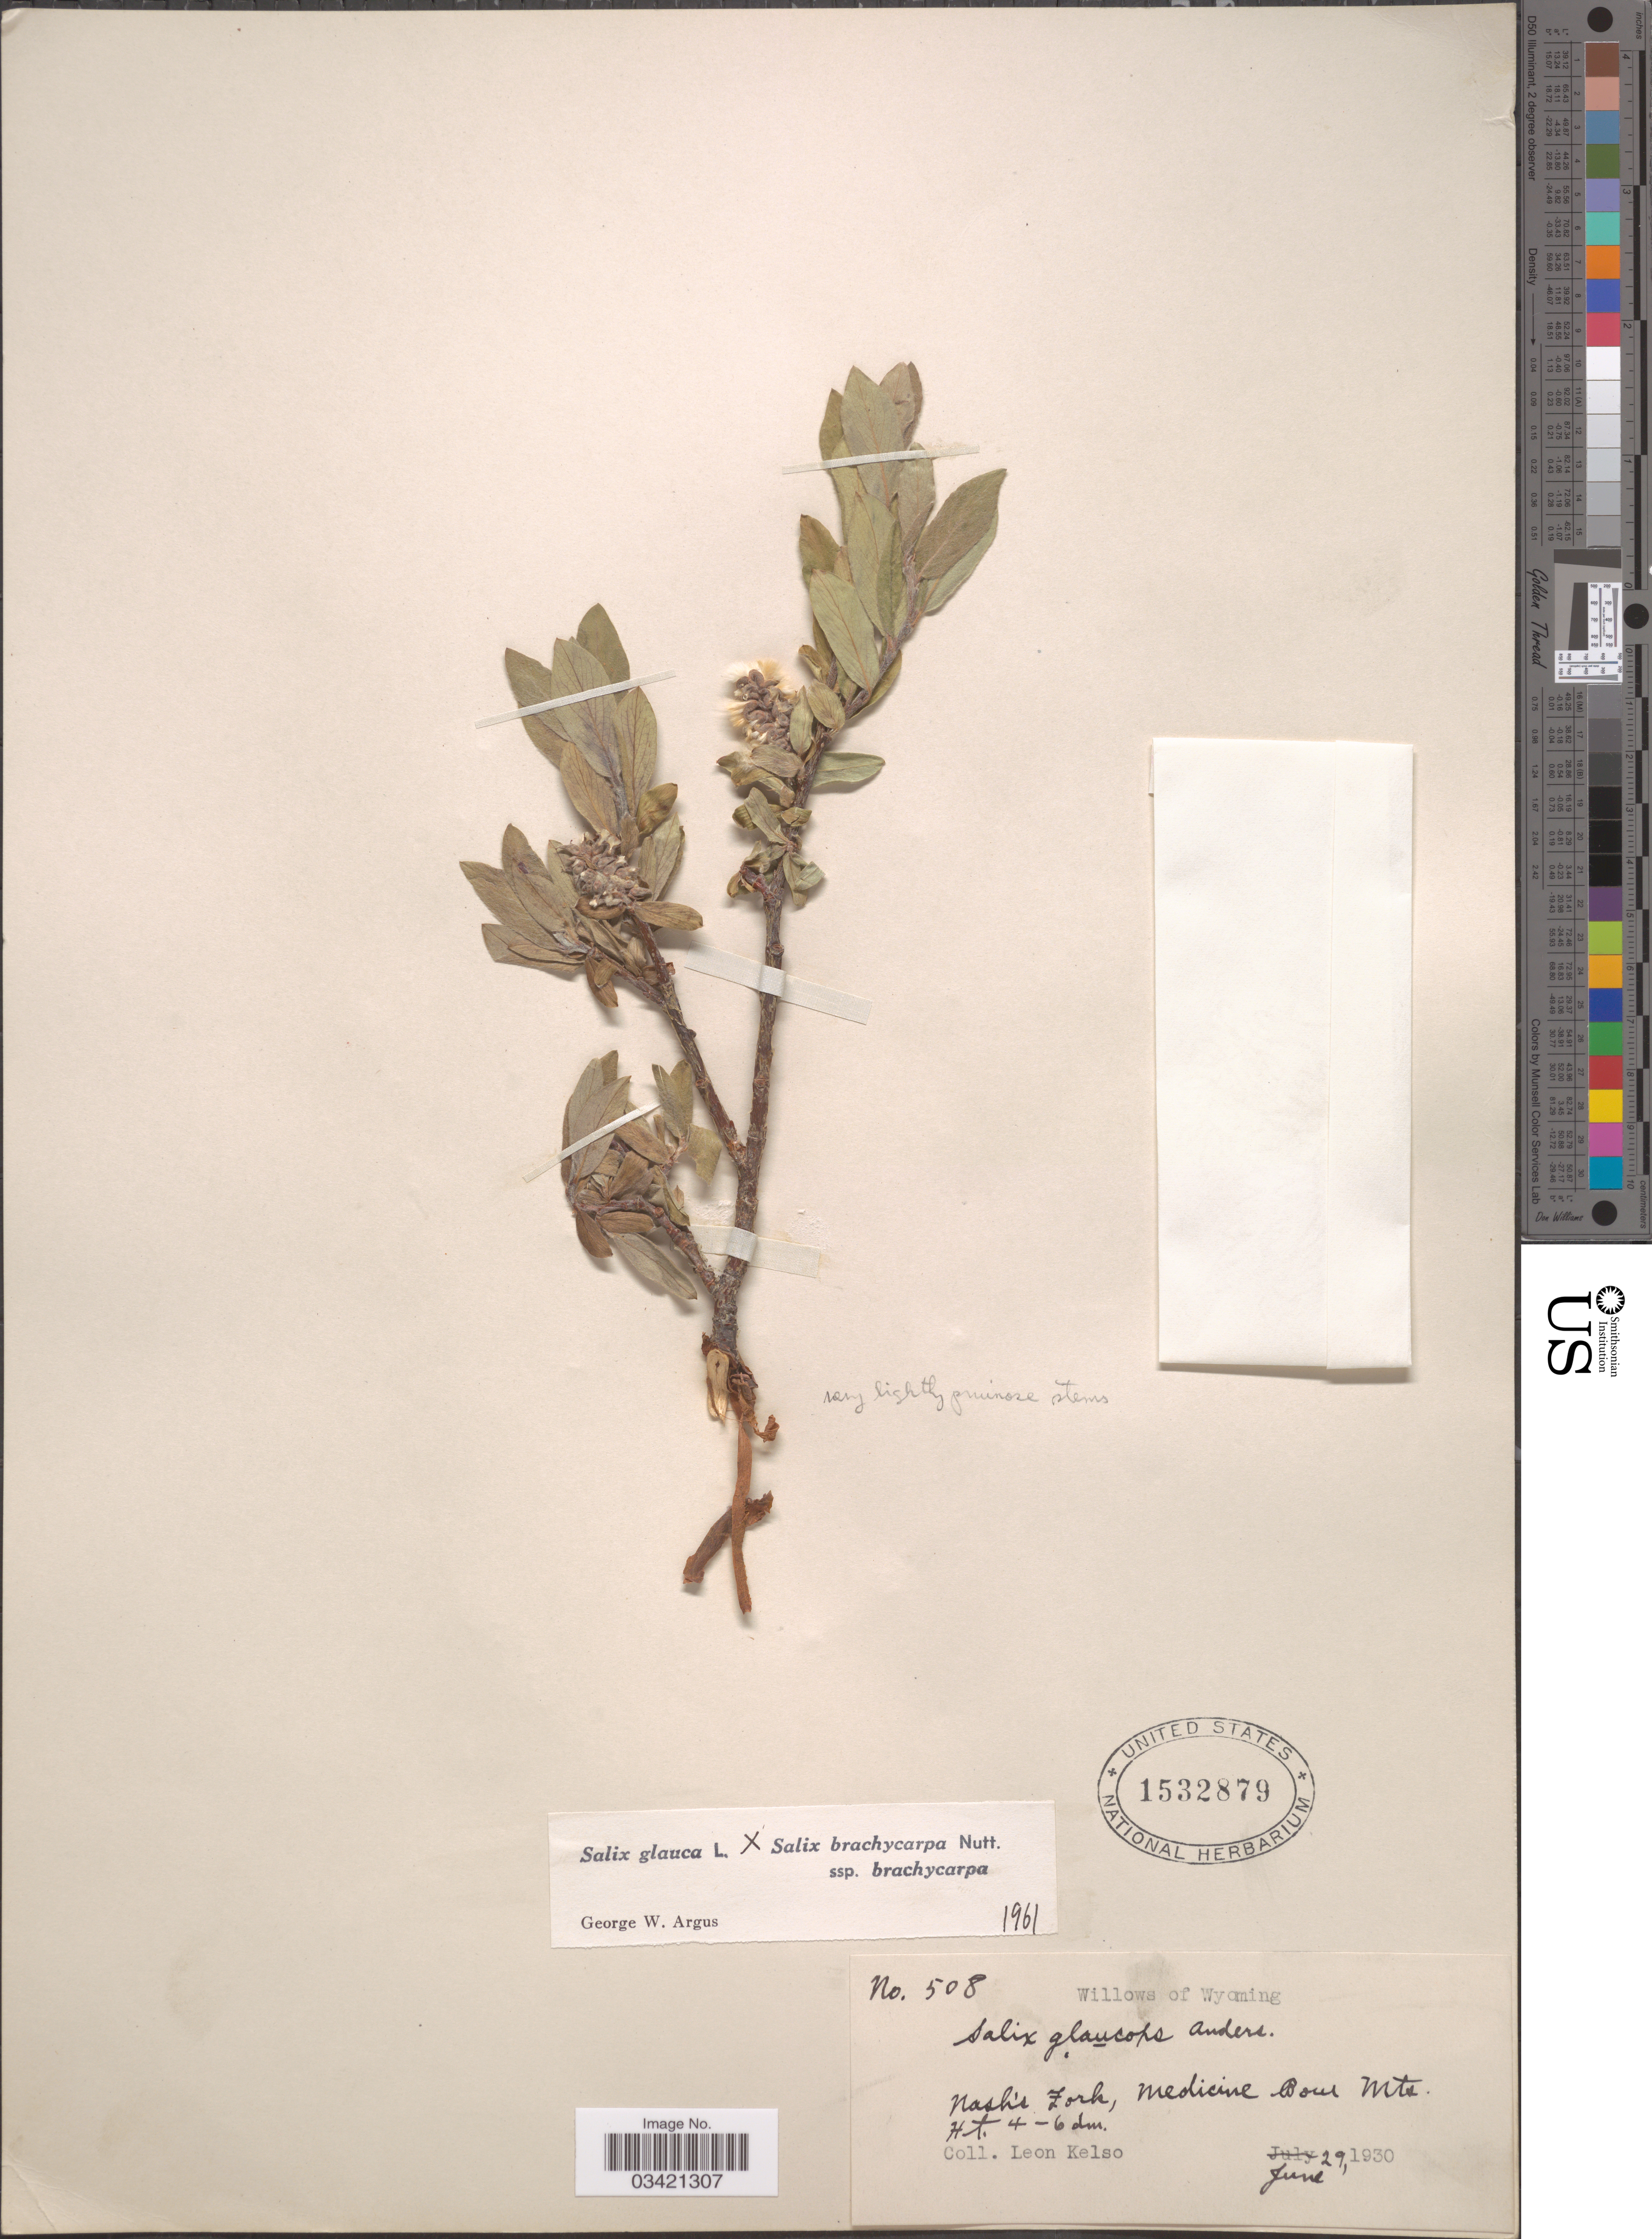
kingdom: Plantae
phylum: Tracheophyta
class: Magnoliopsida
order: Malpighiales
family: Salicaceae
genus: Salix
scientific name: Salix glauca x S. brachycarpa Nutt. subsp. brachycarpa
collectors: L. Kelso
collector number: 508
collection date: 1930-06-29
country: United States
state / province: Wyoming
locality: Nash's Fork Medicine Bow Mts.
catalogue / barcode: US 1532879